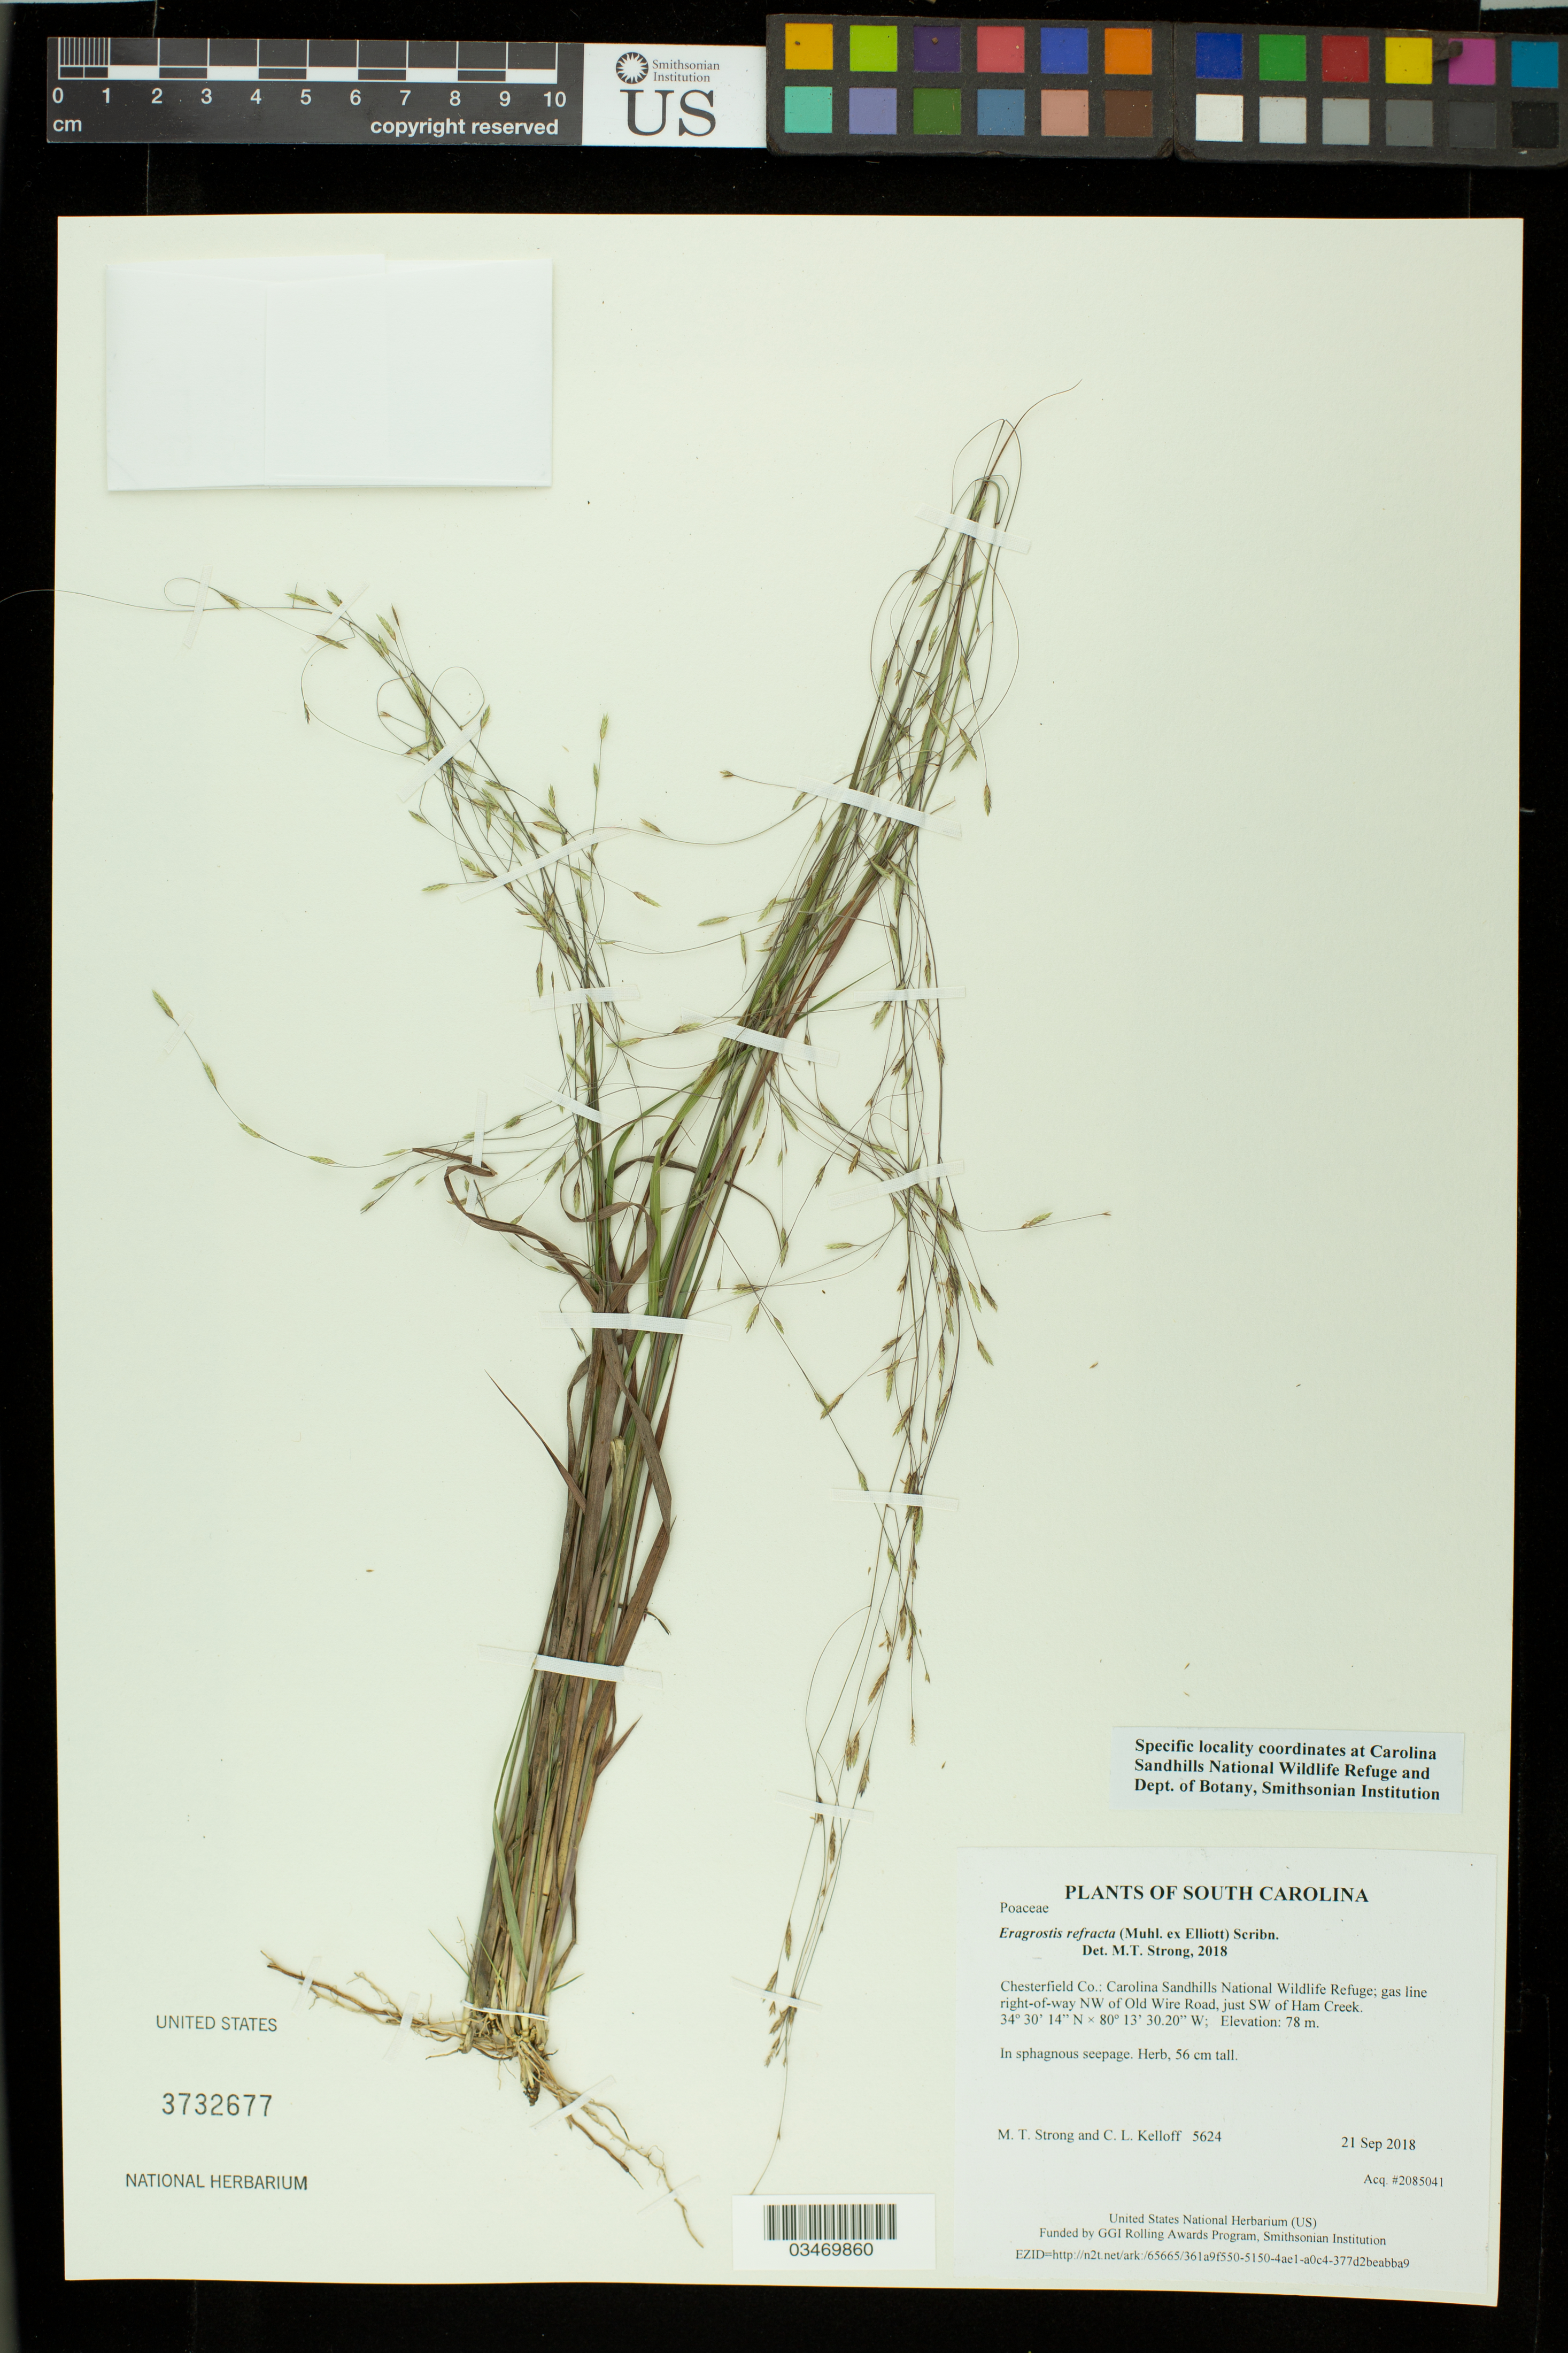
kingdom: Plantae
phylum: Tracheophyta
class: Liliopsida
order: Poales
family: Poaceae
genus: Eragrostis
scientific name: Eragrostis refracta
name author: (Muhl.) Scribn.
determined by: Strong, M. T., (US), Smithsonian Institution - National Museum of Natural History (UNITED STATES)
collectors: M. T. Strong & C. L. Kelloff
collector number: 5624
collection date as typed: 21 Sep 2018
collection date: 2018-09-21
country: United States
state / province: South Carolina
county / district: Chesterfield Co.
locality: Carolina Sandhills National Wildlife Refuge; gas line right-of-way NW of Old Wire Road, just SW of Ham Creek.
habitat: In sphagnous seepage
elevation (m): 78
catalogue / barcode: US 3732677